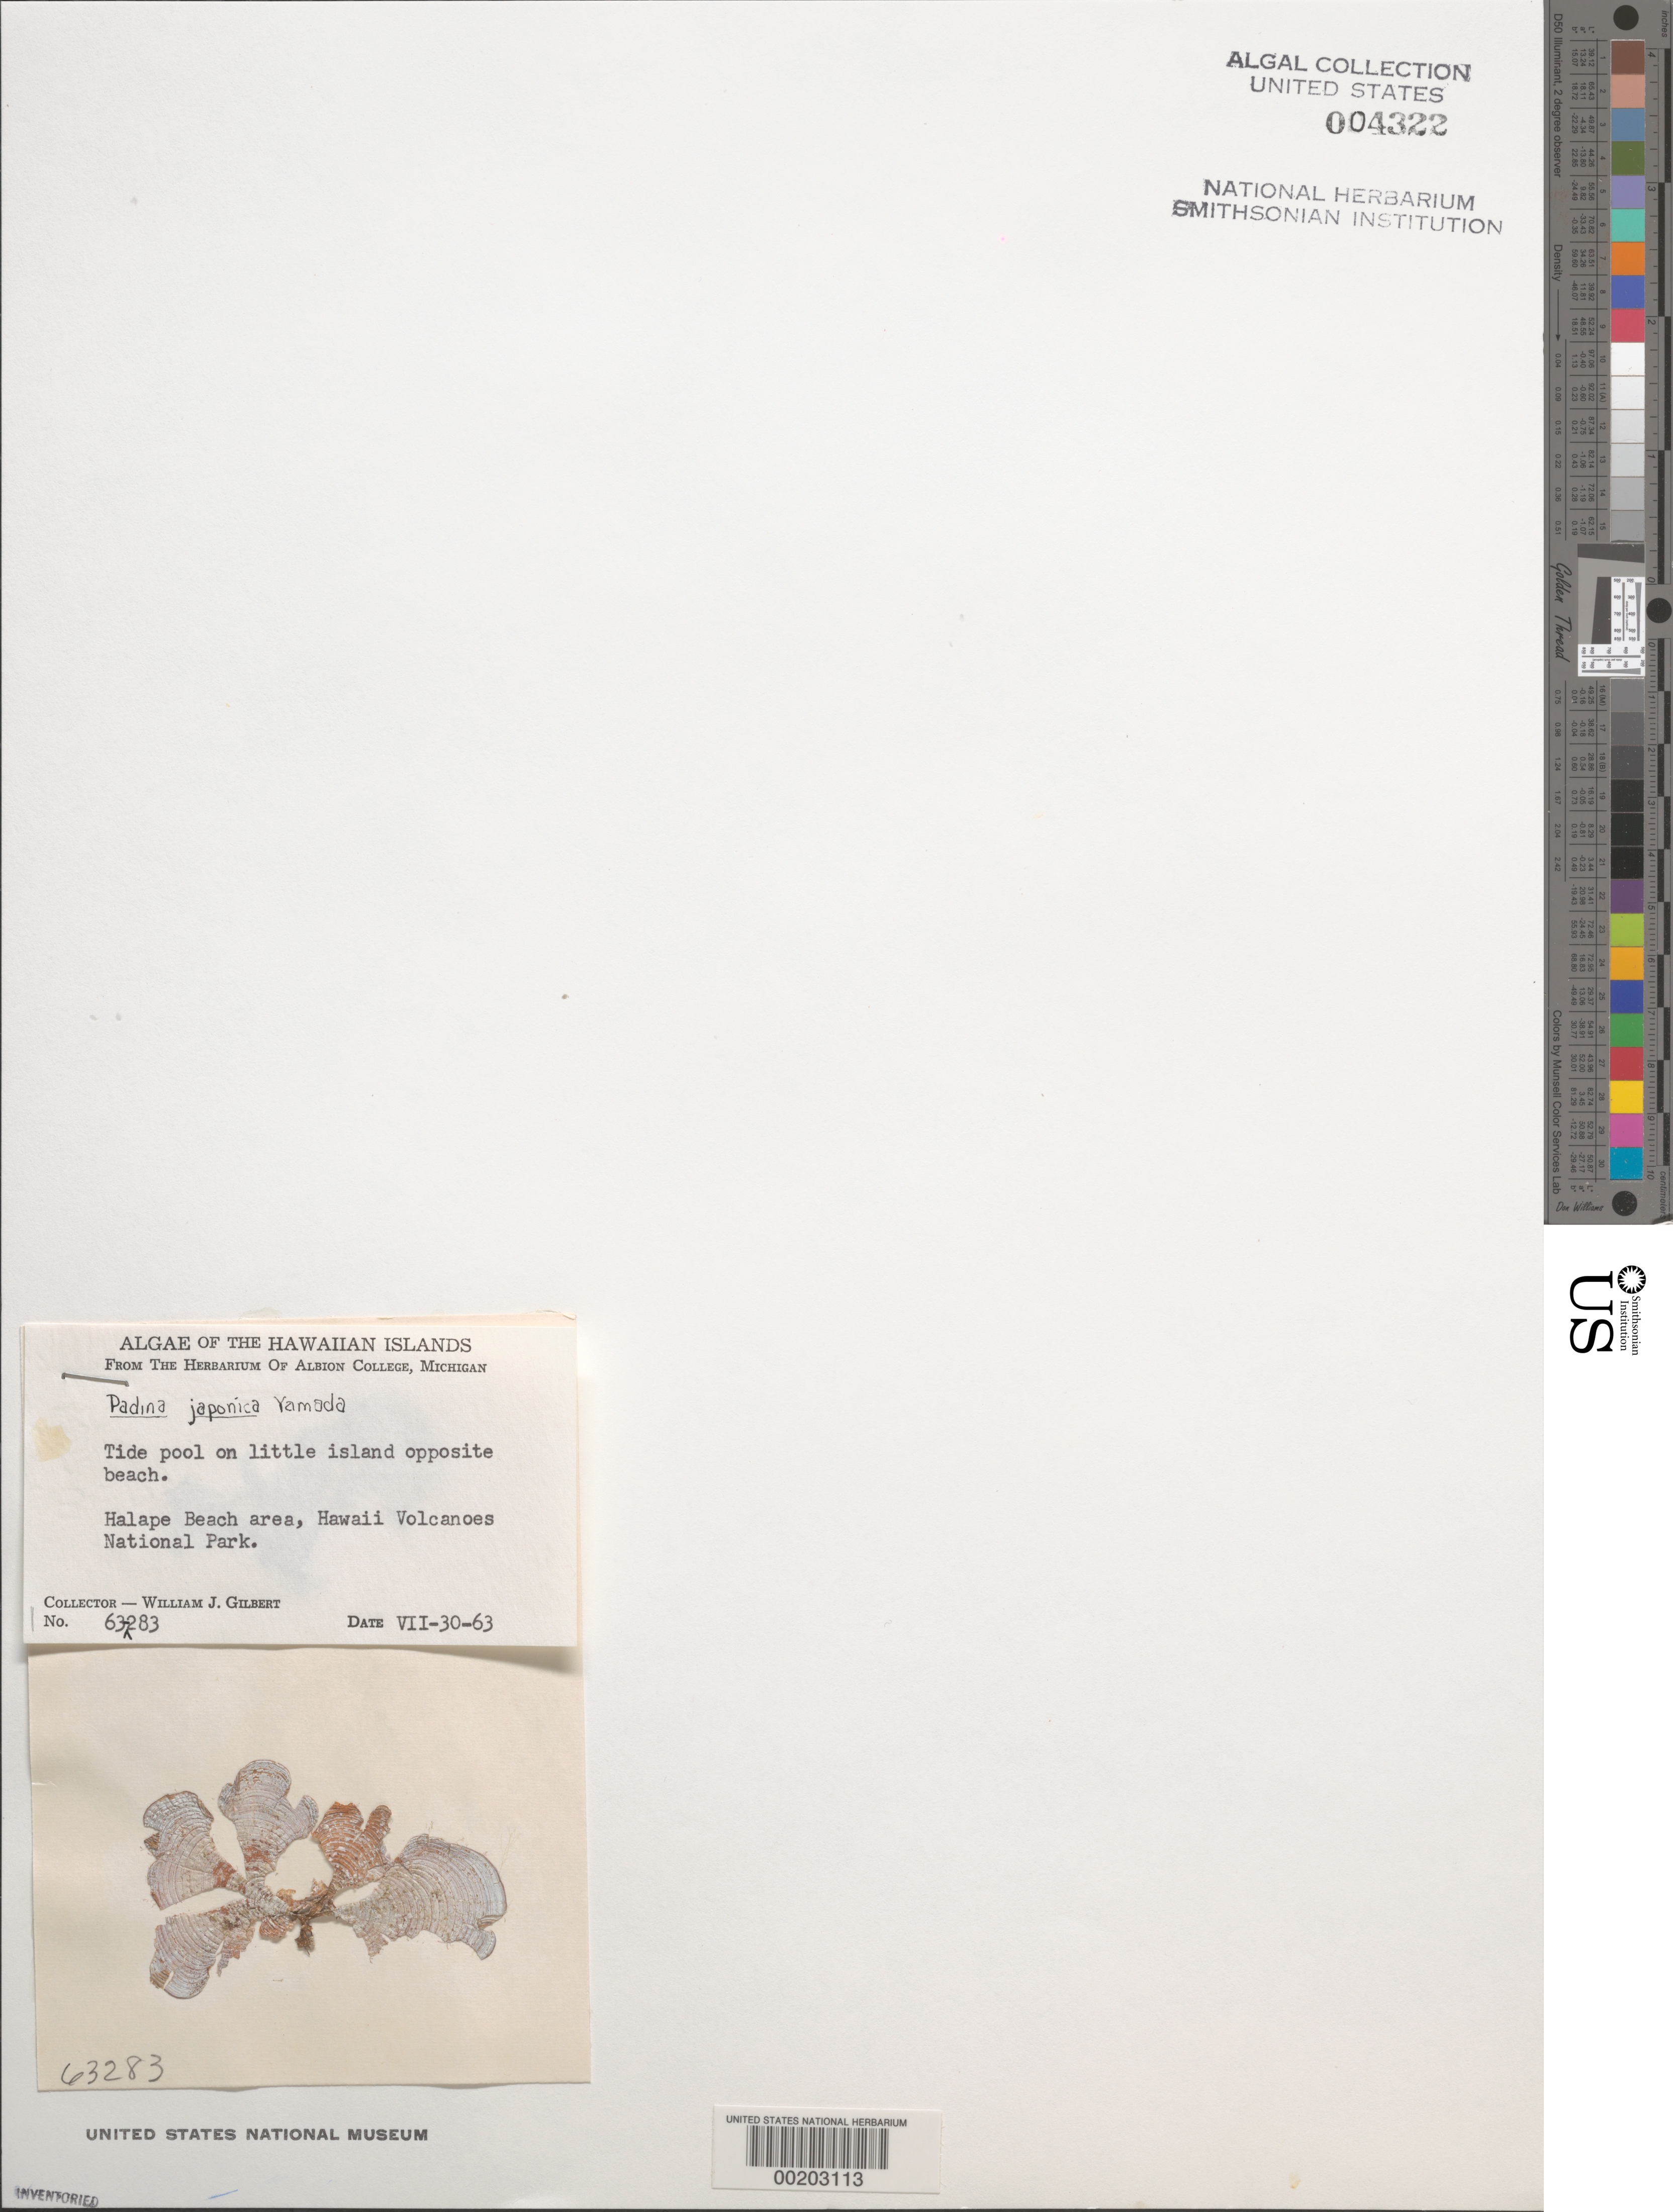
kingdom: Chromista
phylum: Ochrophyta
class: Phaeophyceae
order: Dictyotales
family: Dictyotaceae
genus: Padina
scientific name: Padina japonica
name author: Yamada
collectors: W. J. Gilbert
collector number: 63-283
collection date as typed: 30 Jul 1963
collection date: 1963-07-30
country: United States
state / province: Hawaii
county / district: Hawaii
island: Hawaii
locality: Hawaii Volcanoes National Park, Halape Beach area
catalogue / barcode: US 4322